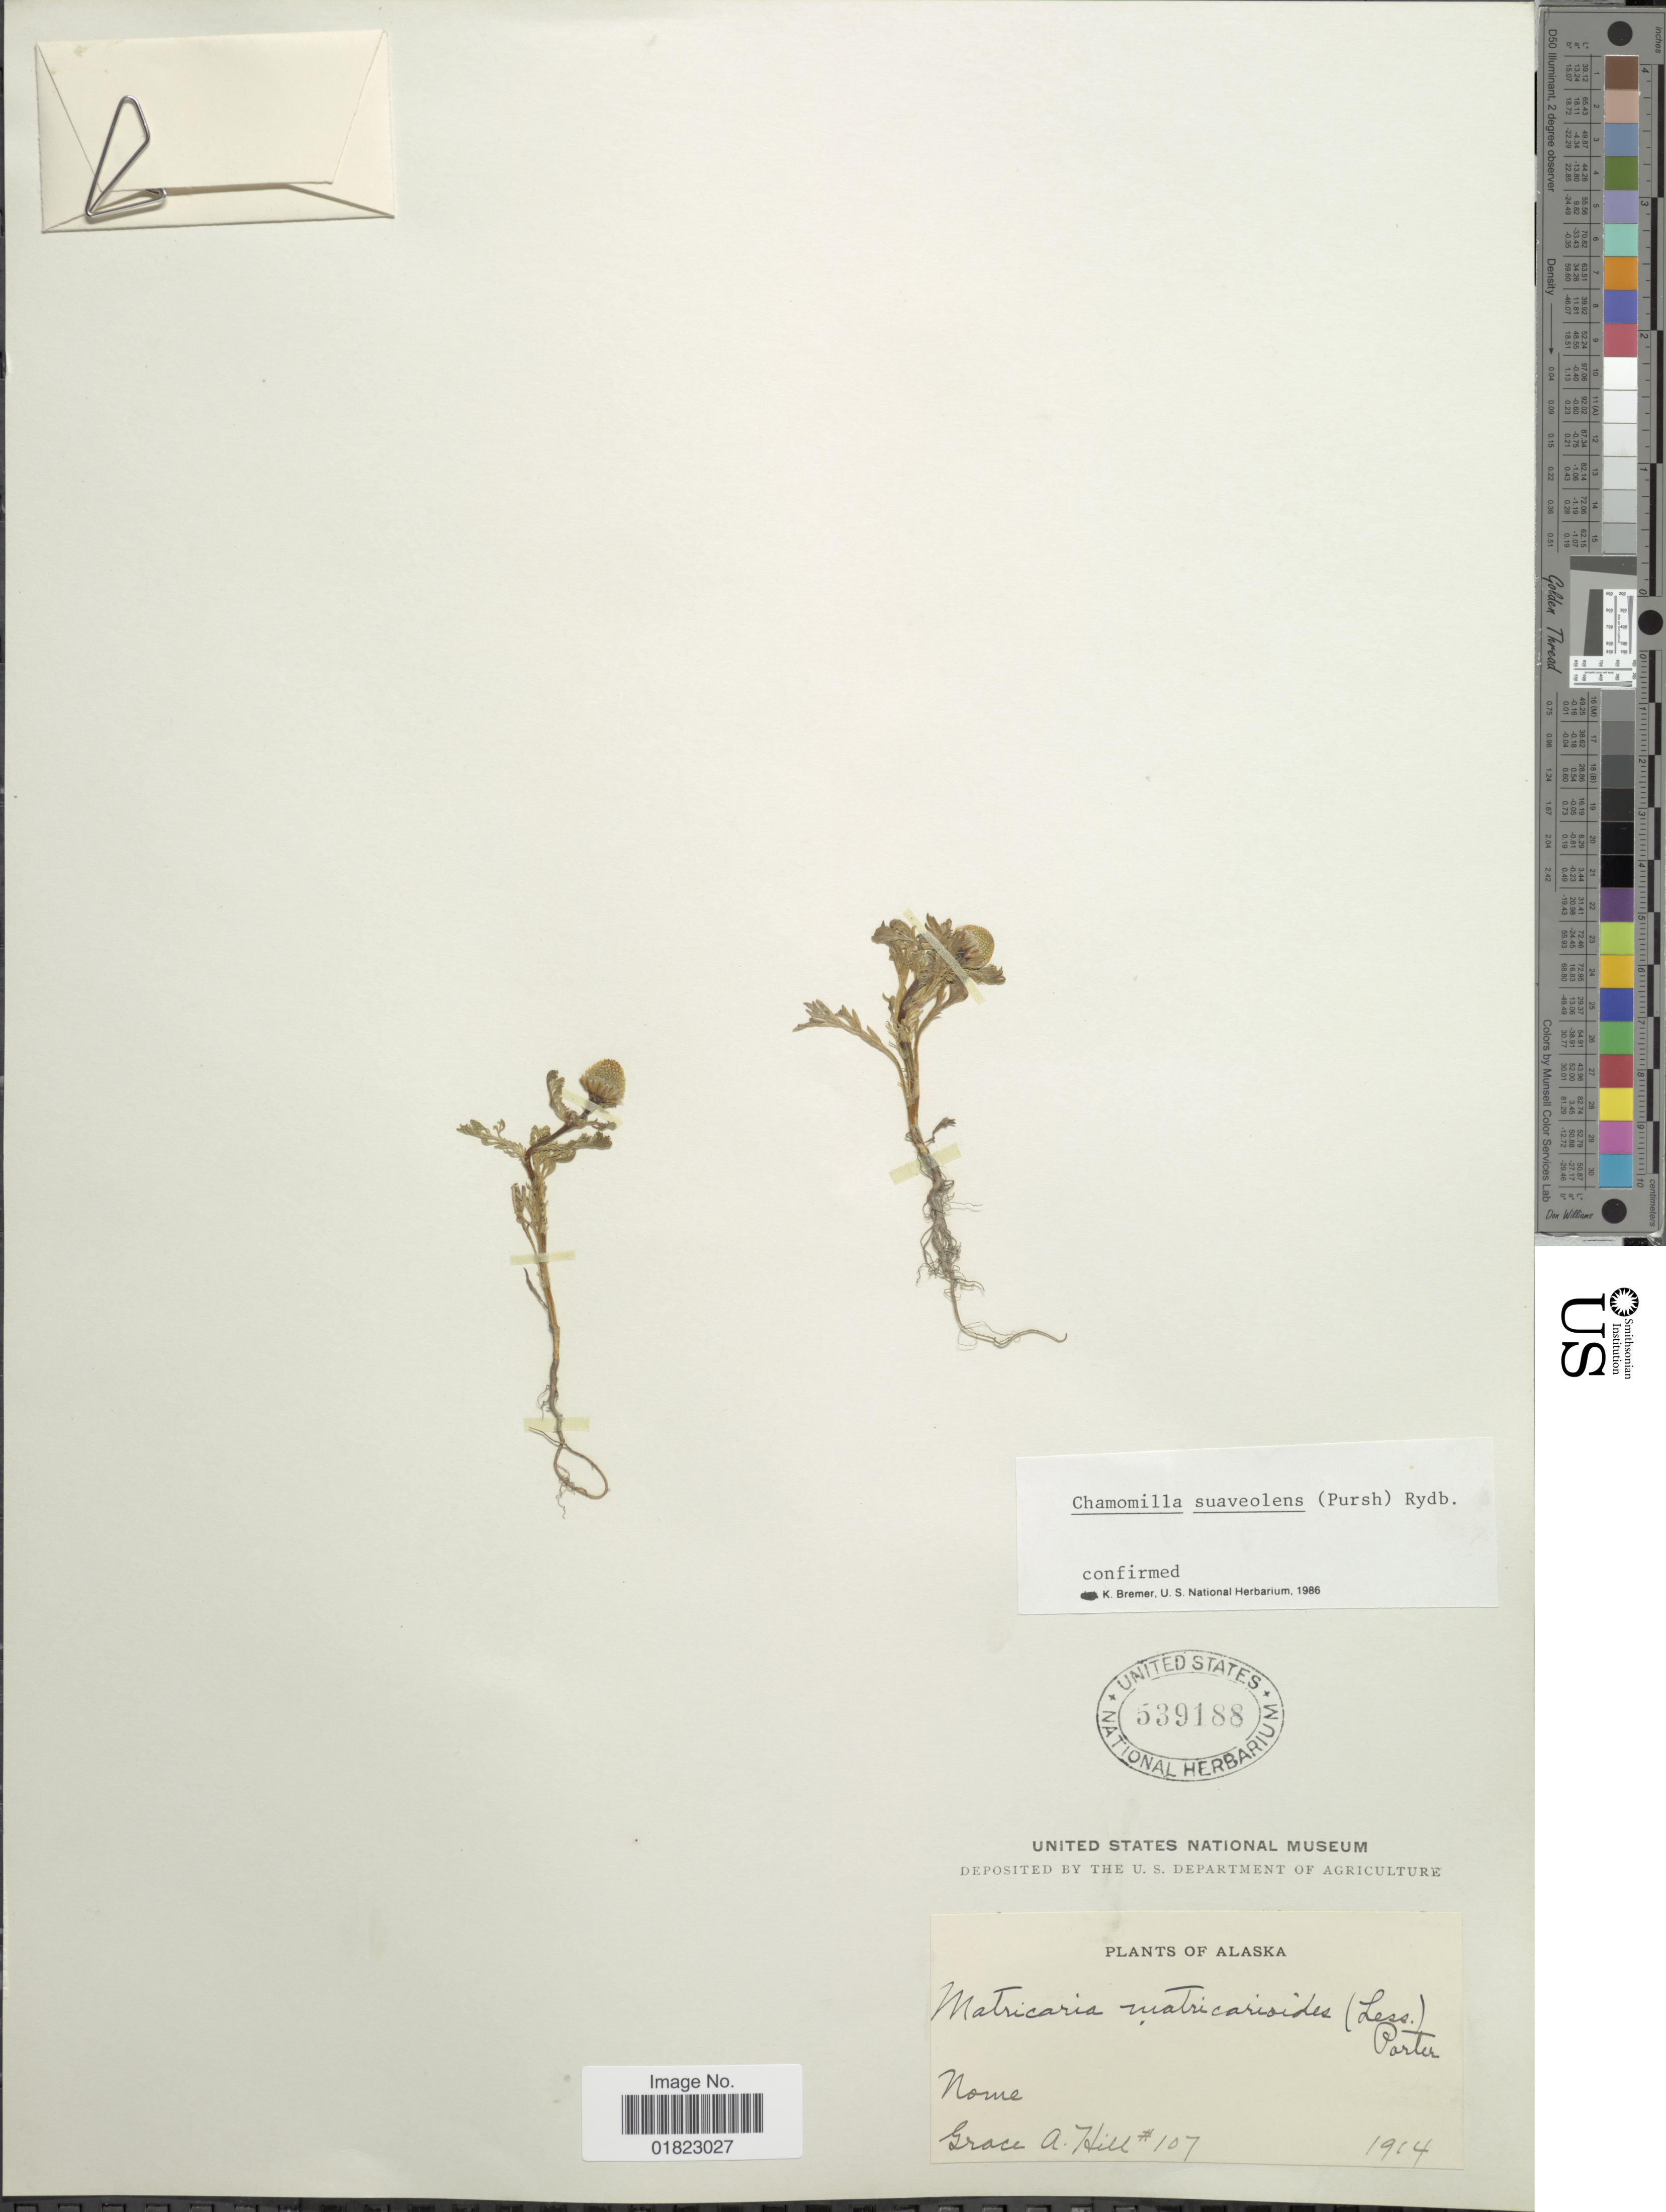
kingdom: Plantae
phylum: Tracheophyta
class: Magnoliopsida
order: Asterales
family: Asteraceae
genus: Matricaria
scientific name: Matricaria matricarioides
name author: (Less.) Porter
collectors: G. A. Hill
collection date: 1914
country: United States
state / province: Alaska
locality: Nome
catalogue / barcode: US 539188